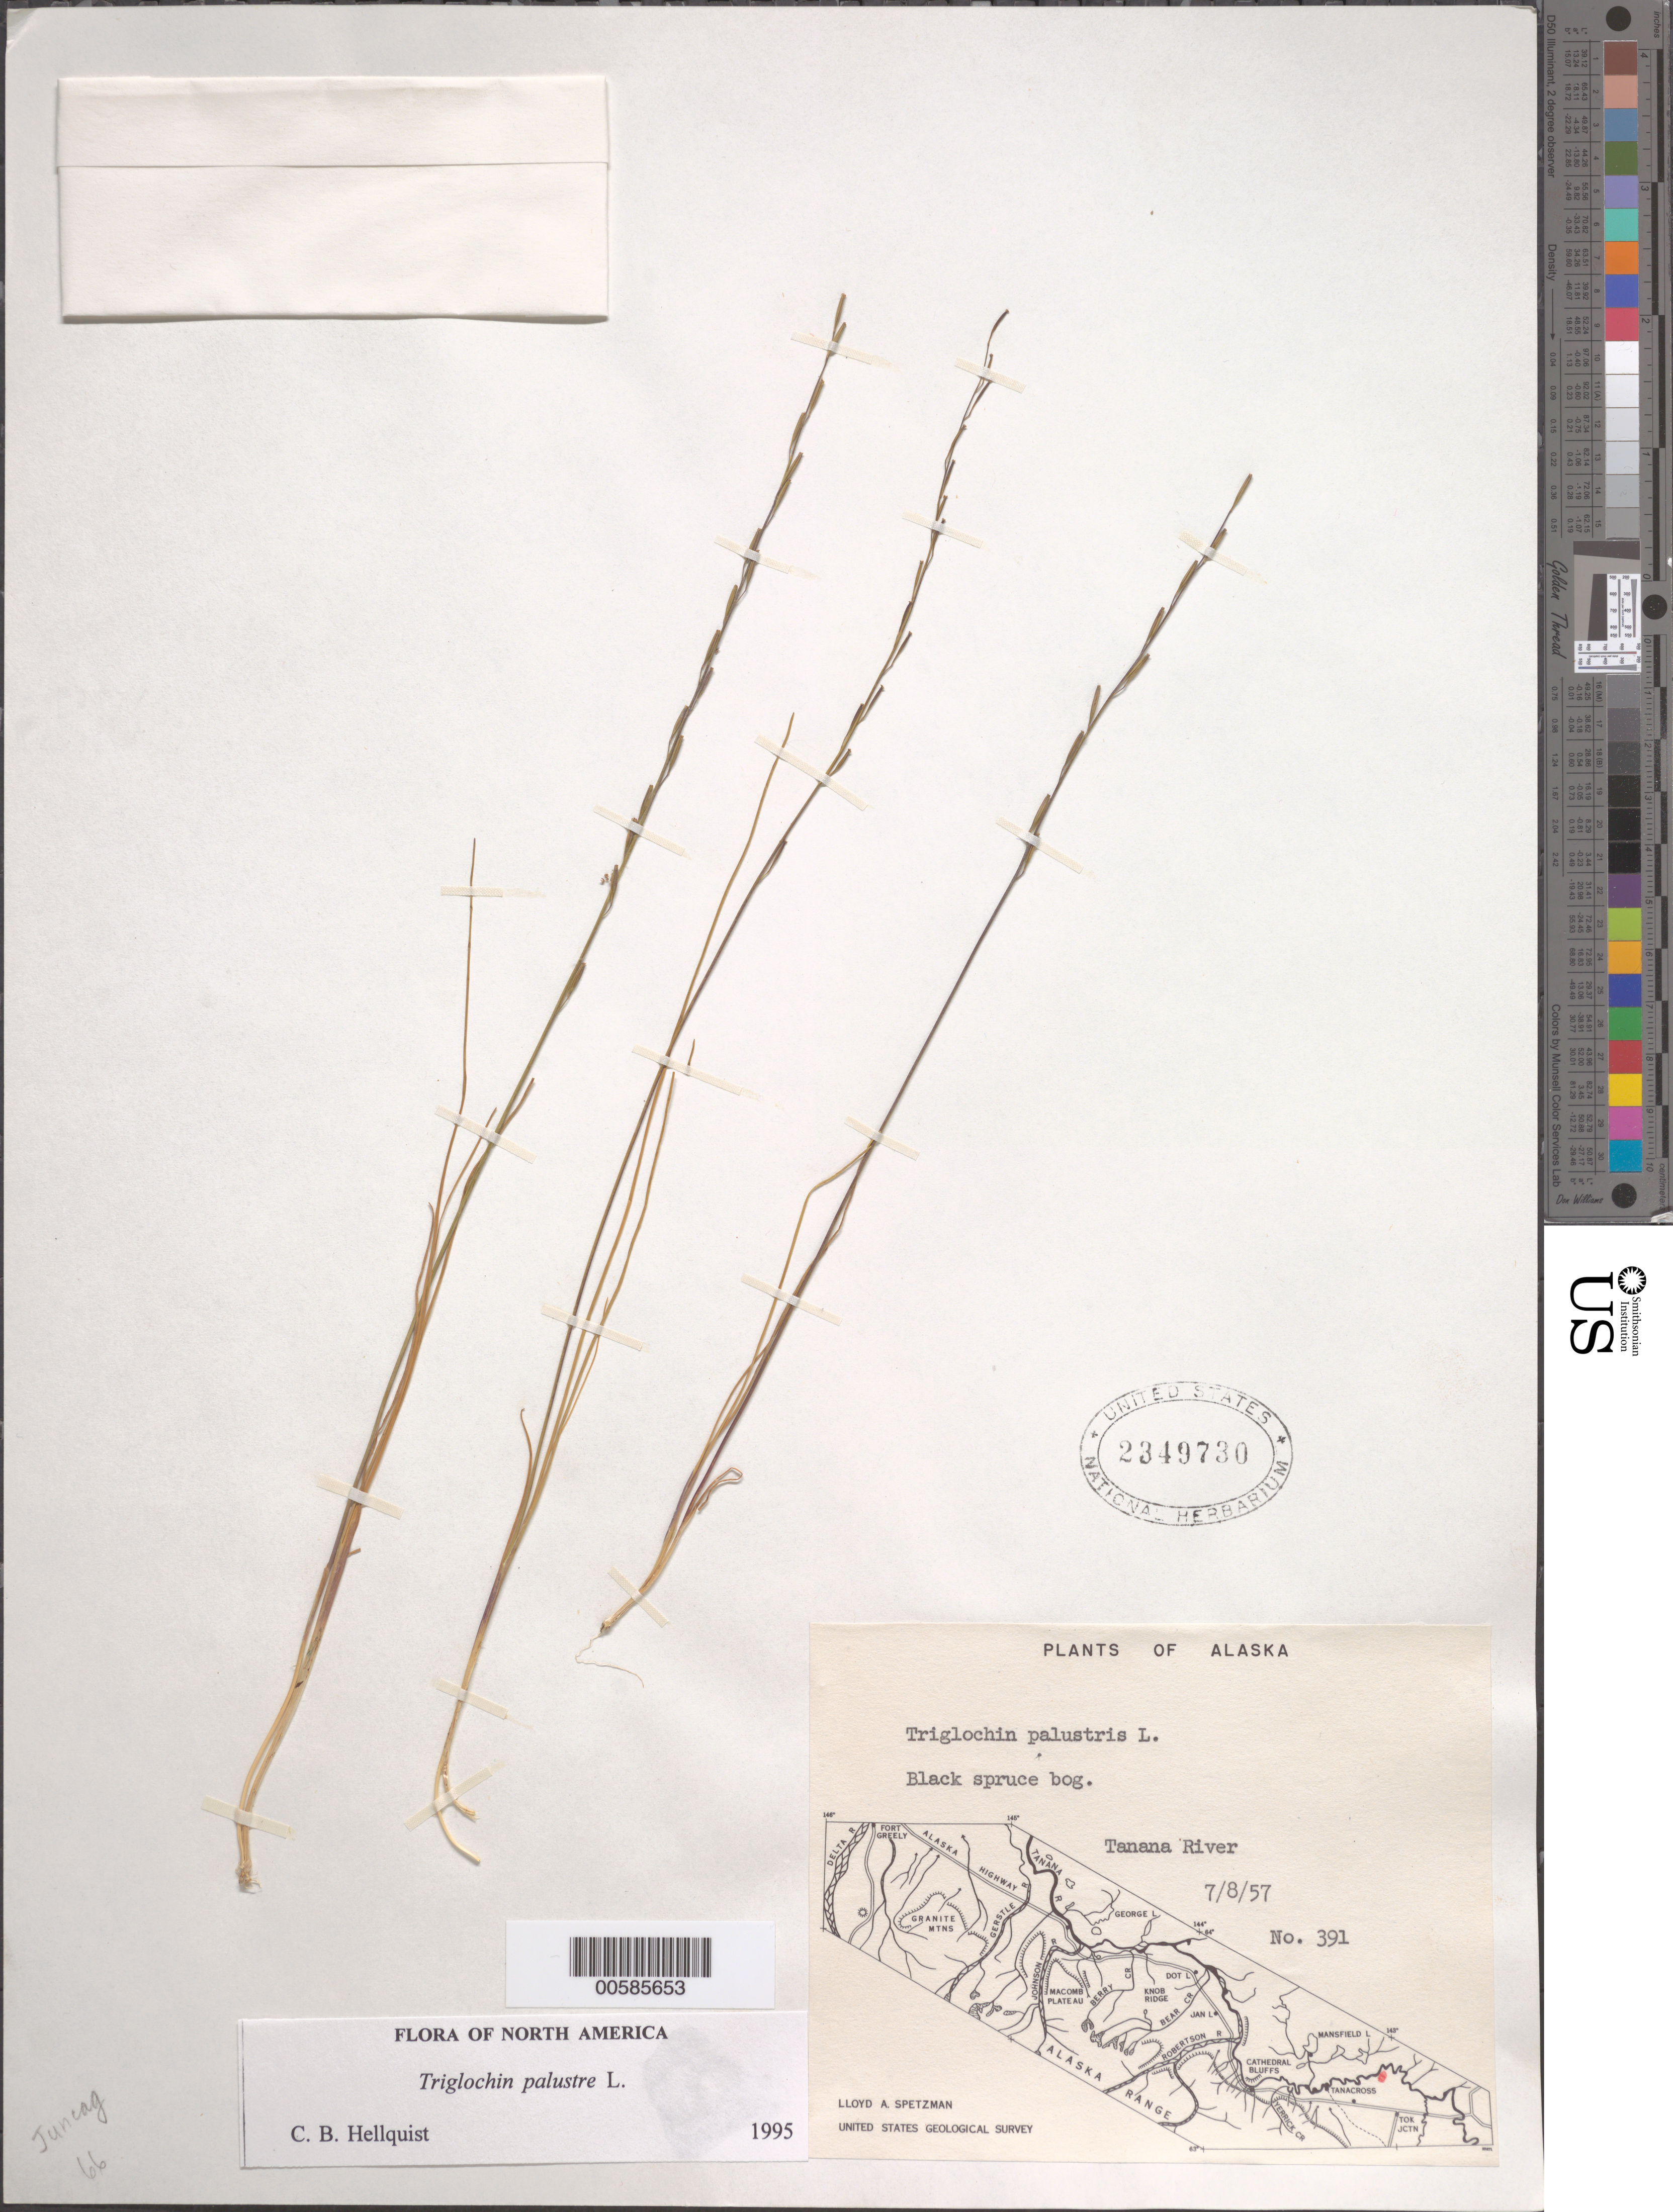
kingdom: Plantae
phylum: Tracheophyta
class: Liliopsida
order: Alismatales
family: Juncaginaceae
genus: Triglochin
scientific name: Triglochin palustris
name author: L.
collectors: L. Spetzman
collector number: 391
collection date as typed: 08 Jul 1957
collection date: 1957-07-08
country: United States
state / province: Alaska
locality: Tanana River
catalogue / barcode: US 2349730